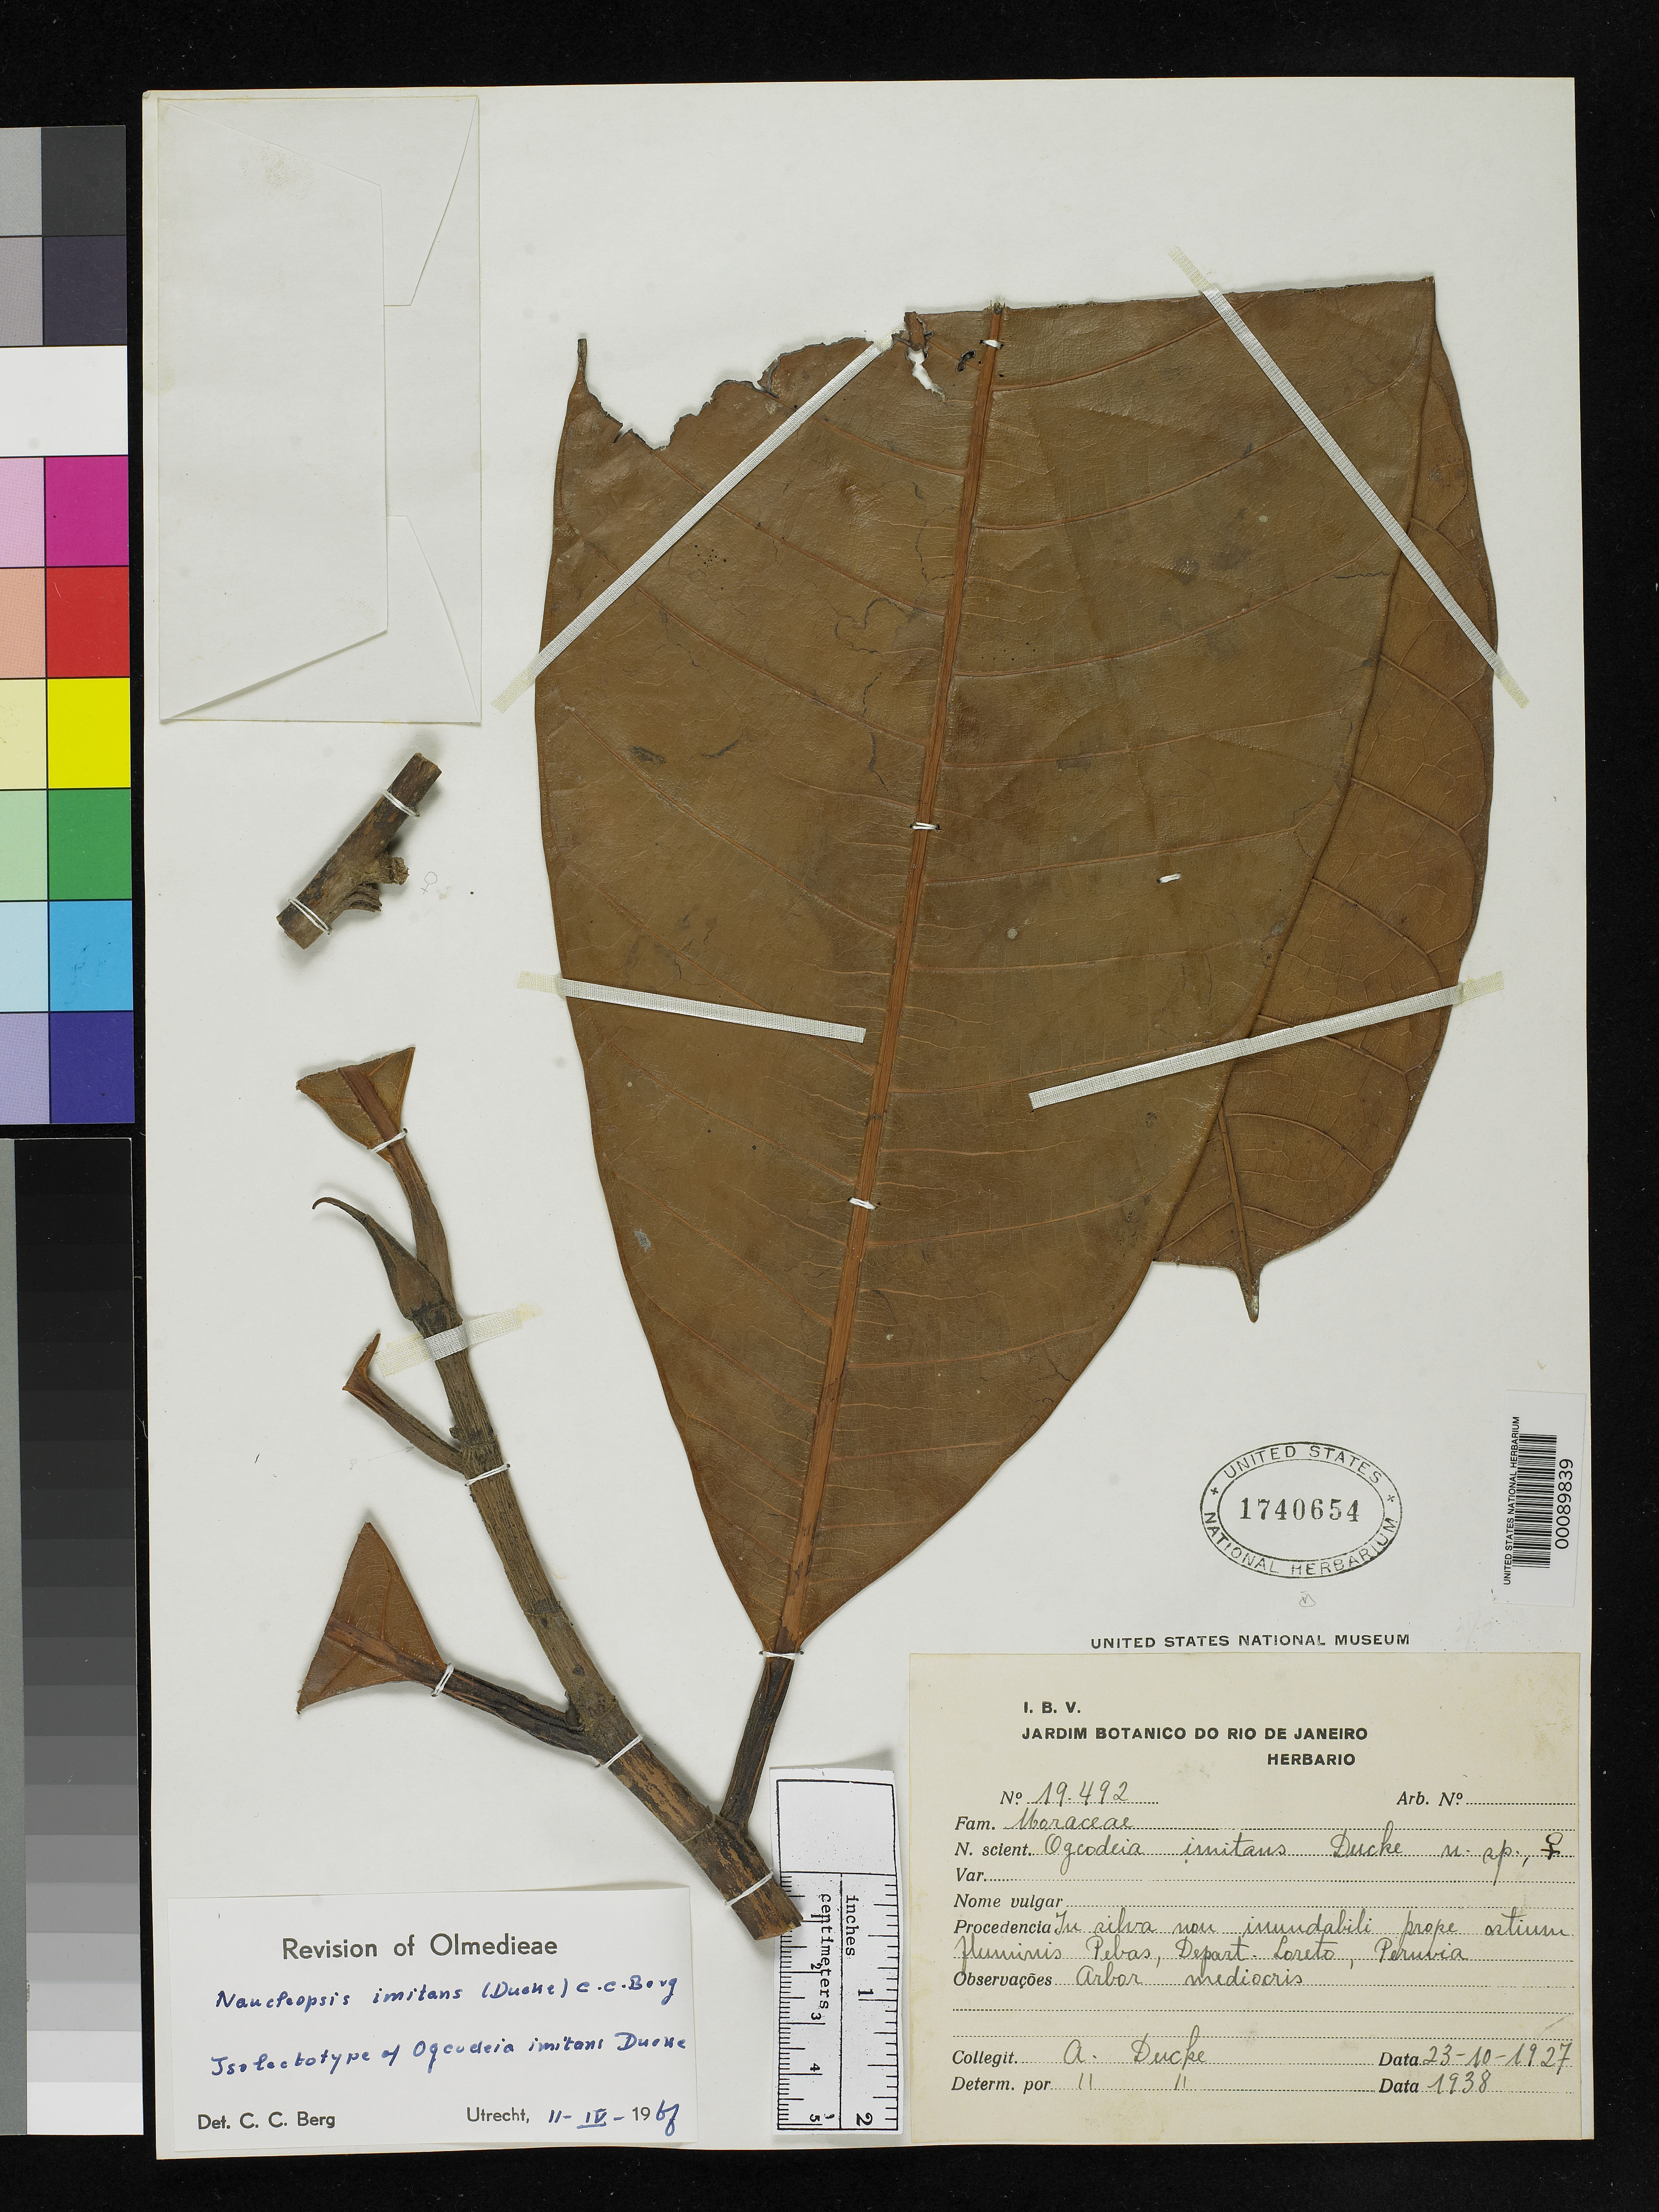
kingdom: Plantae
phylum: Tracheophyta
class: Magnoliopsida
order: Rosales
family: Moraceae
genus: Ogcodeia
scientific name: Ogcodeia imitans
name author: Ducke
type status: Isolectotype; Syntype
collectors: A. Ducke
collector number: Herb. Jard. Bot. Rio 19492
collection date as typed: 23 Oct 1927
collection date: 1927-10-23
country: Peru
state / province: Loreto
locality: Rio Pebas, affluent of Amazon.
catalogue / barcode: US 1740654